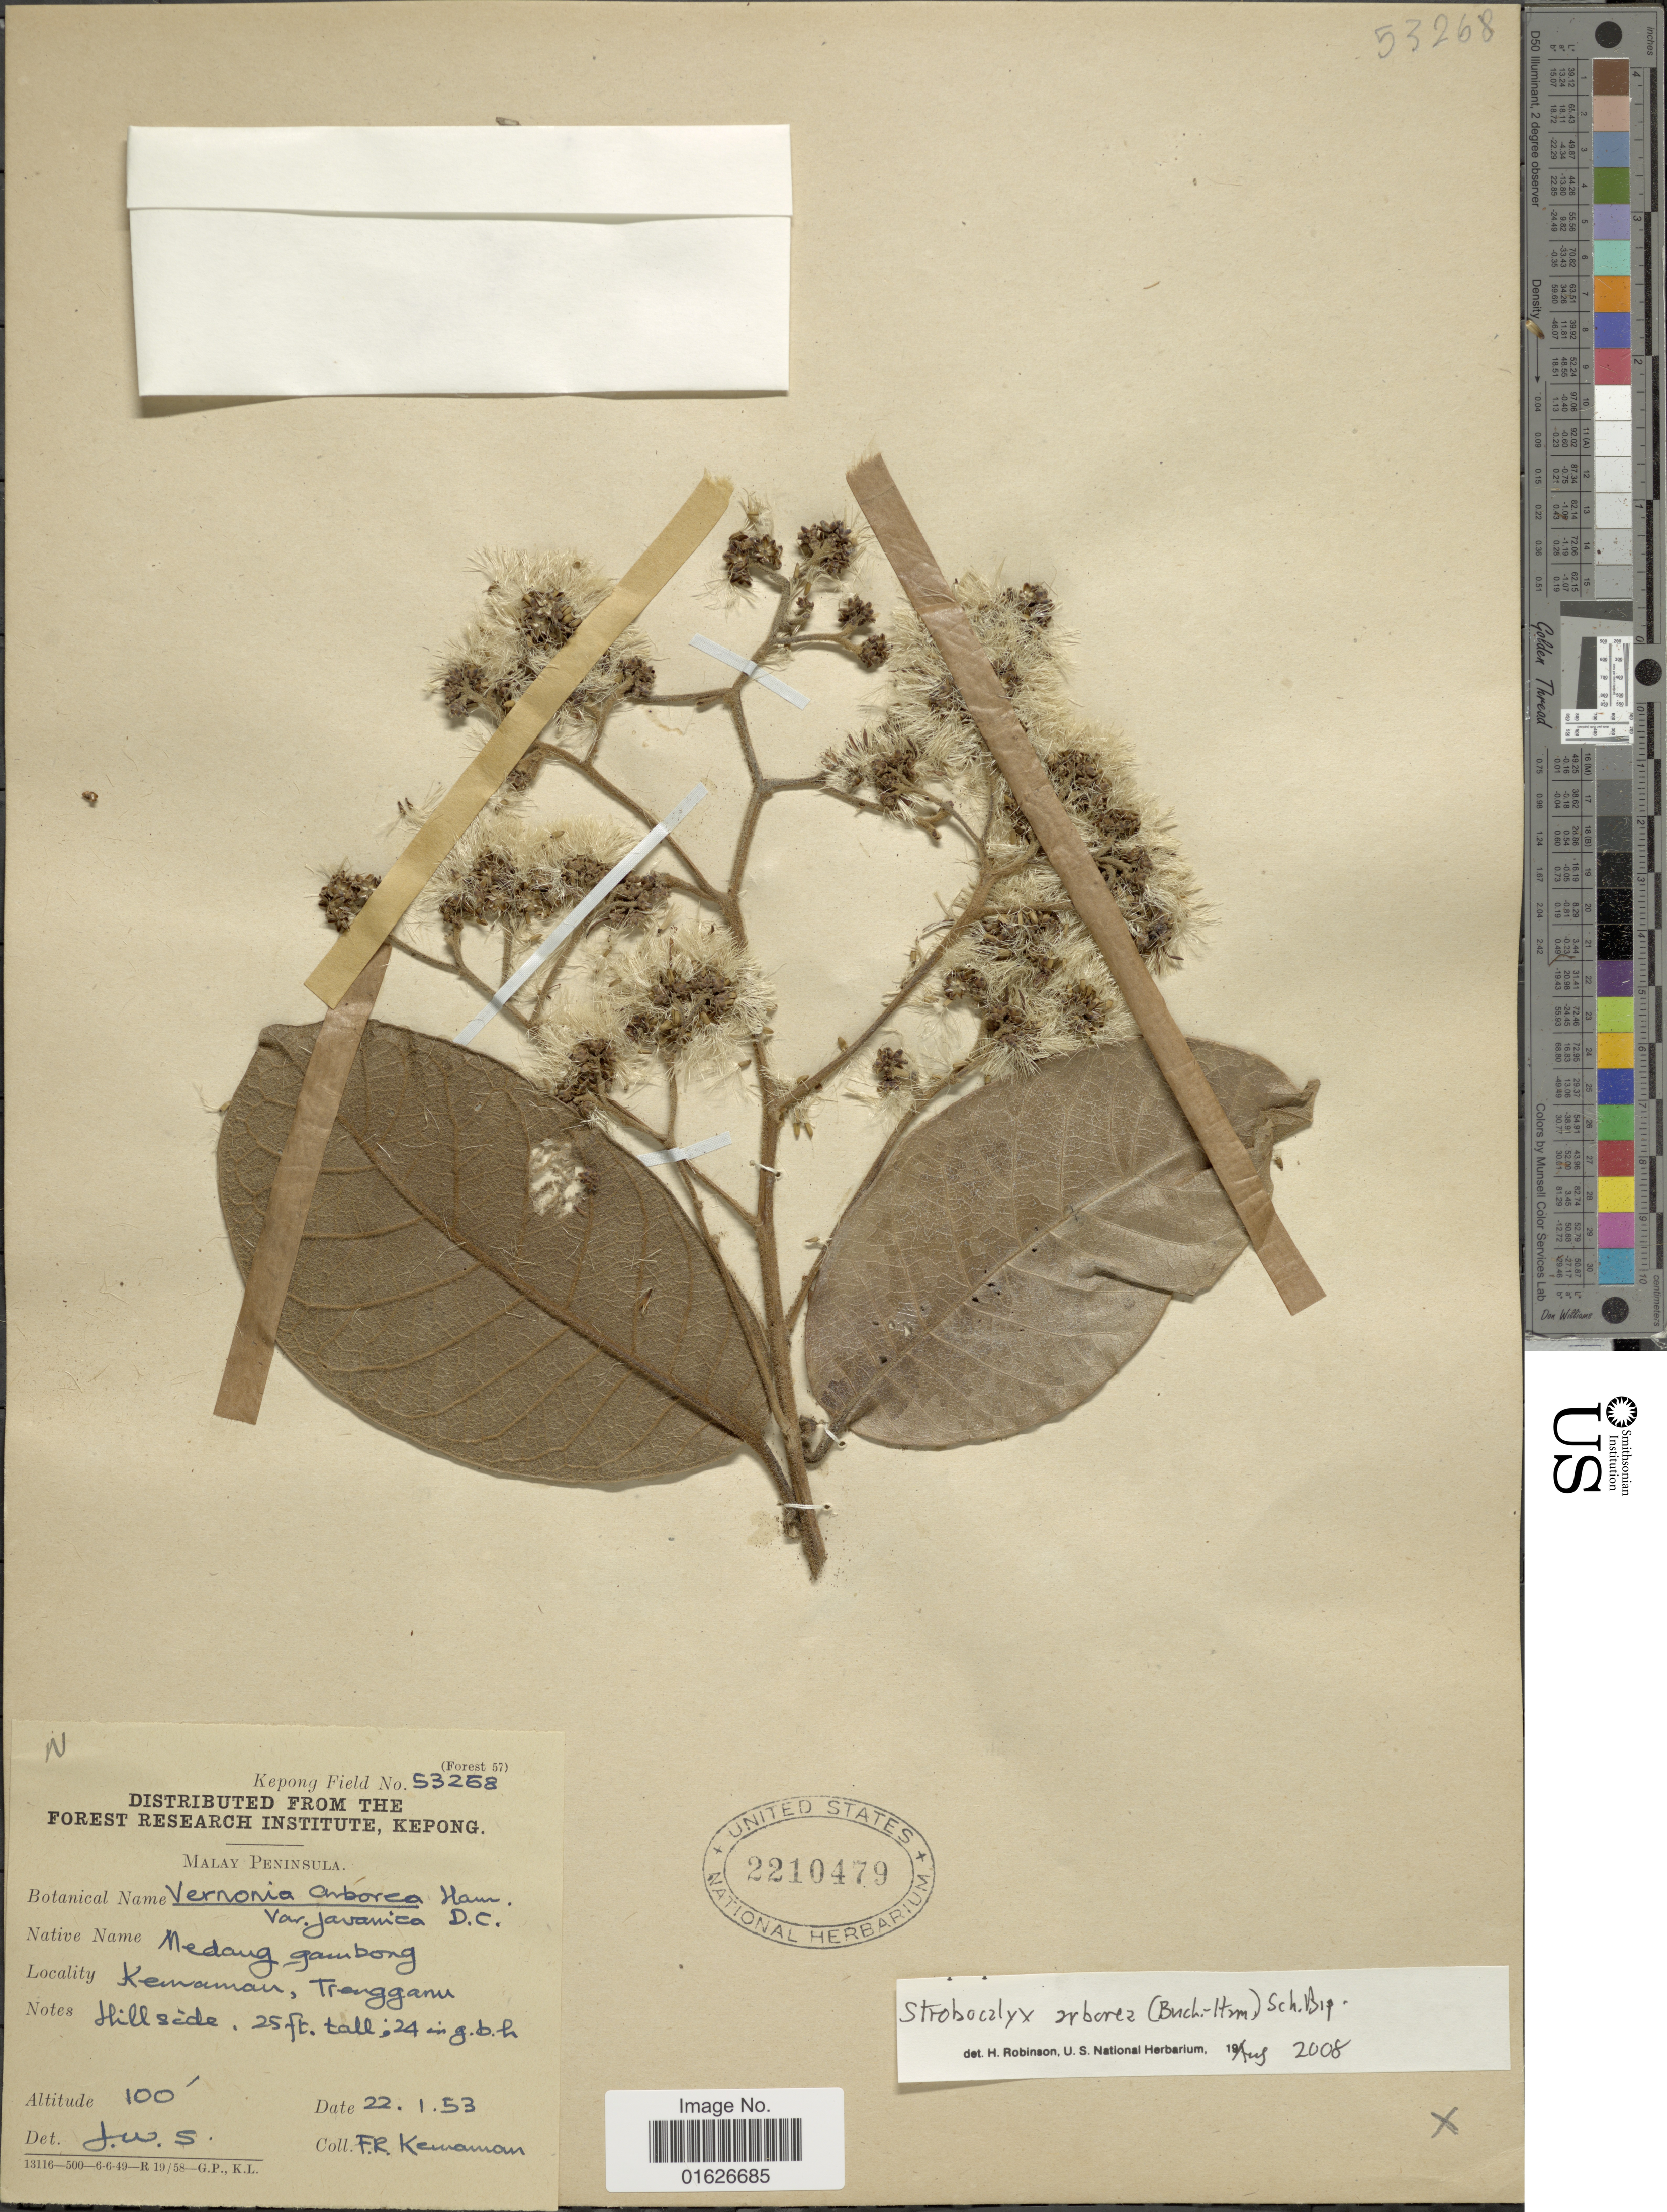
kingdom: Plantae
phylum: Tracheophyta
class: Magnoliopsida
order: Asterales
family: Asteraceae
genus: Strobocalyx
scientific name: Strobocalyx arborea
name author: (Buch.-Ham.) Sch. Bip.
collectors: F. Kenaman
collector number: Kepong Field 53258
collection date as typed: Transcribed d/m/y: 22/1/53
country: Malaysia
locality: Malay Peninsula, Kemaman, Trangganu, Hillside. [interpreted]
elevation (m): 30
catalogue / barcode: US 2210479